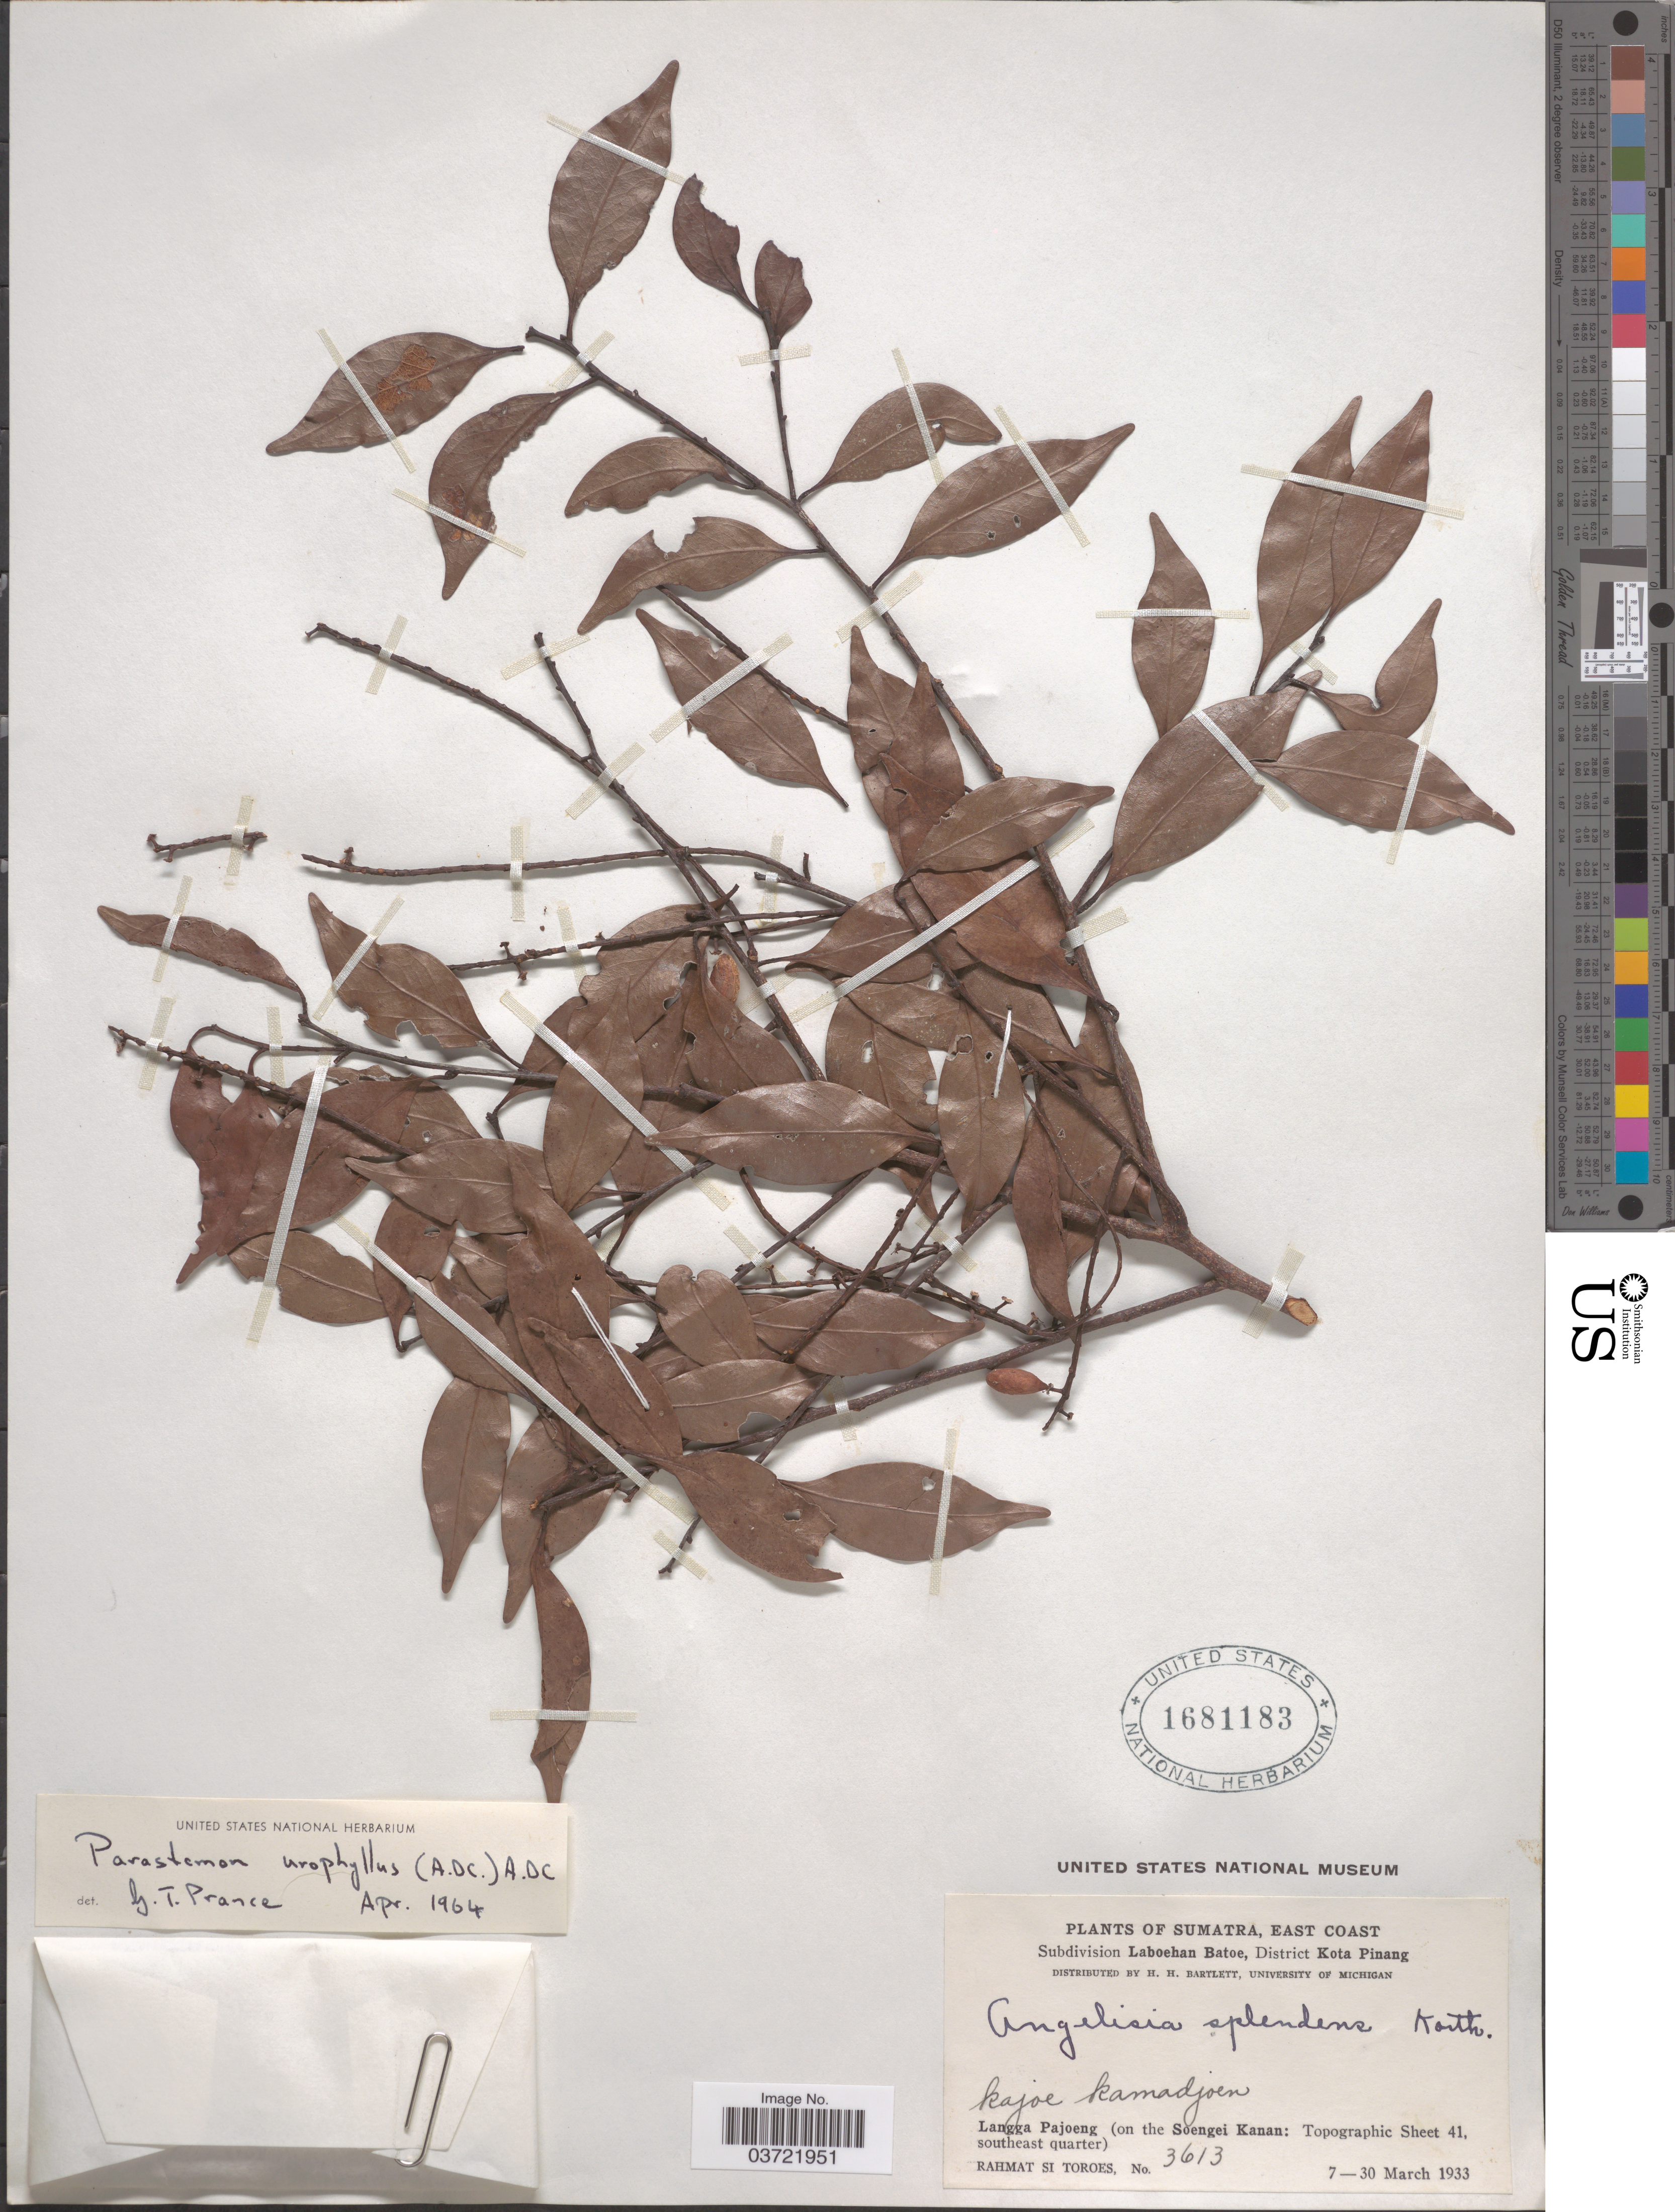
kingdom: Plantae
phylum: Tracheophyta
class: Magnoliopsida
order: Malpighiales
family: Chrysobalanaceae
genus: Parastemon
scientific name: Parastemon urophyllus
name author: (Wall. ex A. DC.) A. DC.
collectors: Rahmat Si Boeea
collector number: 3613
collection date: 1933-03-07/1933-03-30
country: Indonesia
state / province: Sumatra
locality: Sumatra, East Coast. Subdivision Laboehan Batoe, District Kota Pinang. Langga Pajoeng (on the Soengei Kanan: Topographic Sheet 41, southeast quarter).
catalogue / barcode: US 1681183